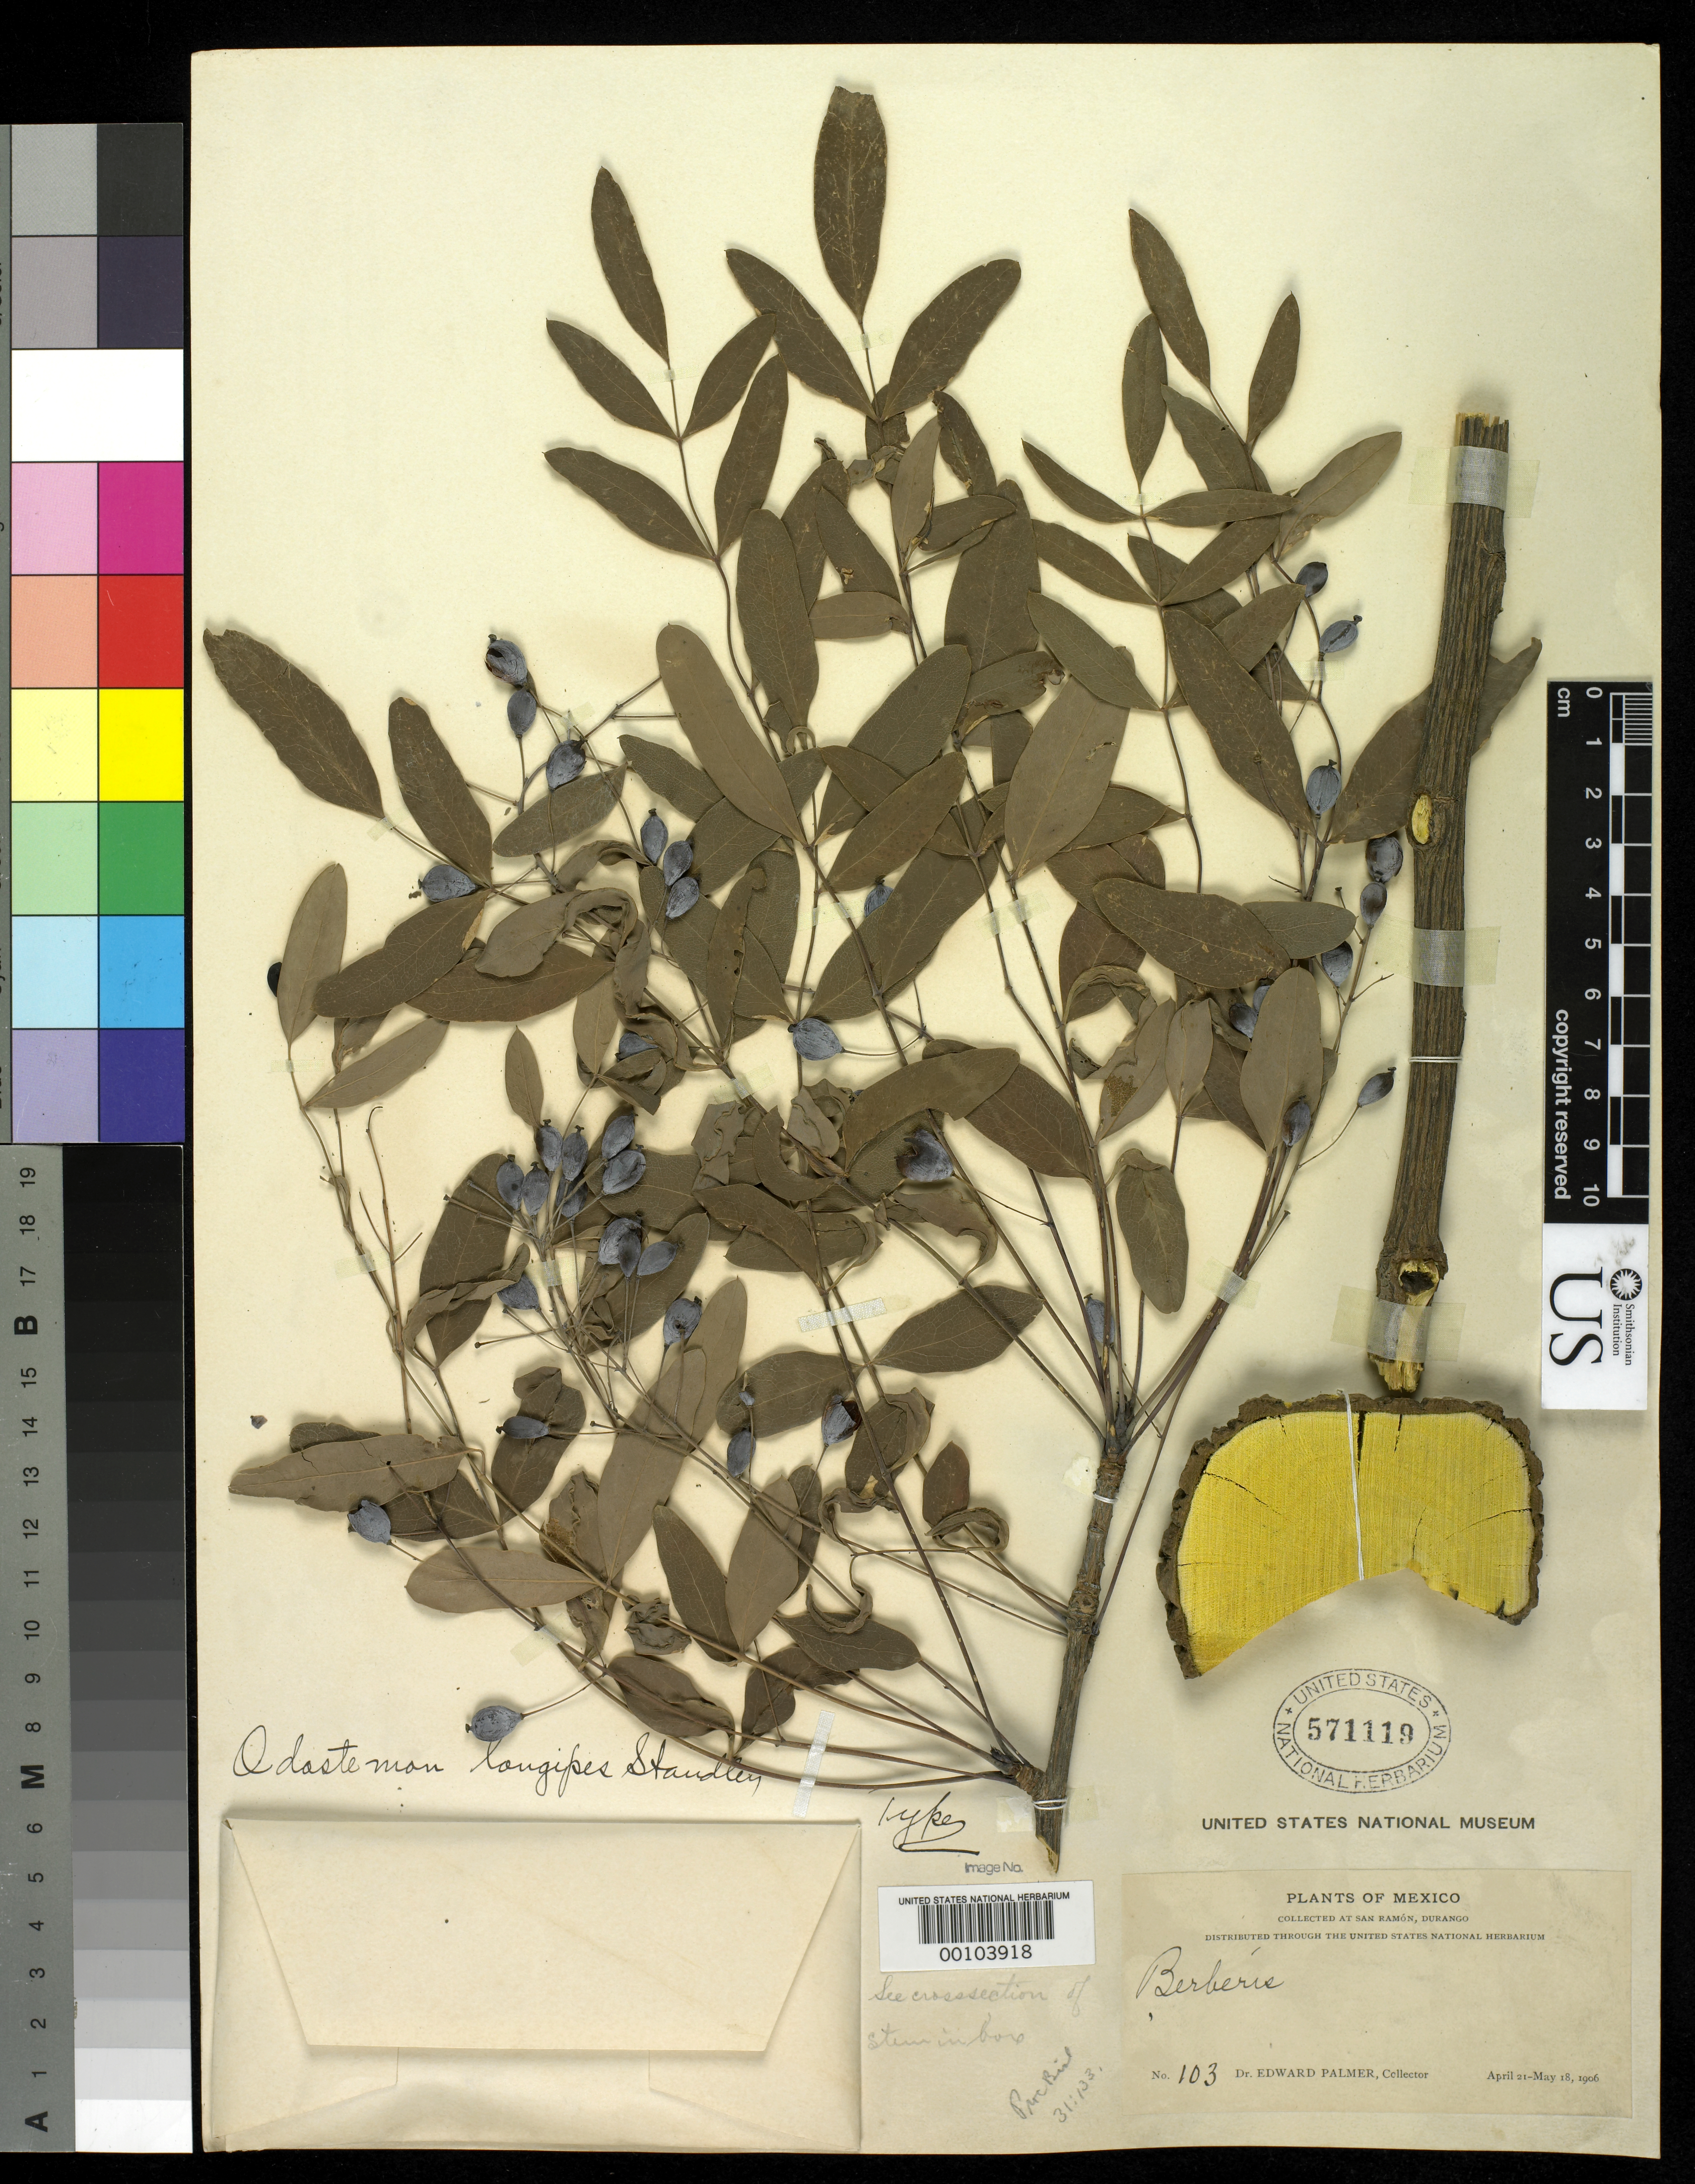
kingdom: Plantae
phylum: Tracheophyta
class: Magnoliopsida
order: Ranunculales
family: Berberidaceae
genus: Odostemon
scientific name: Odostemon longipes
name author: Standl.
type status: Holotype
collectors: E. Palmer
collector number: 103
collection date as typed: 21 Apr 1906 to 18 May 1906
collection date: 1906-04-21/1906-05-18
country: Mexico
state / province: Durango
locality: San Ramon.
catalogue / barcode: US 571119